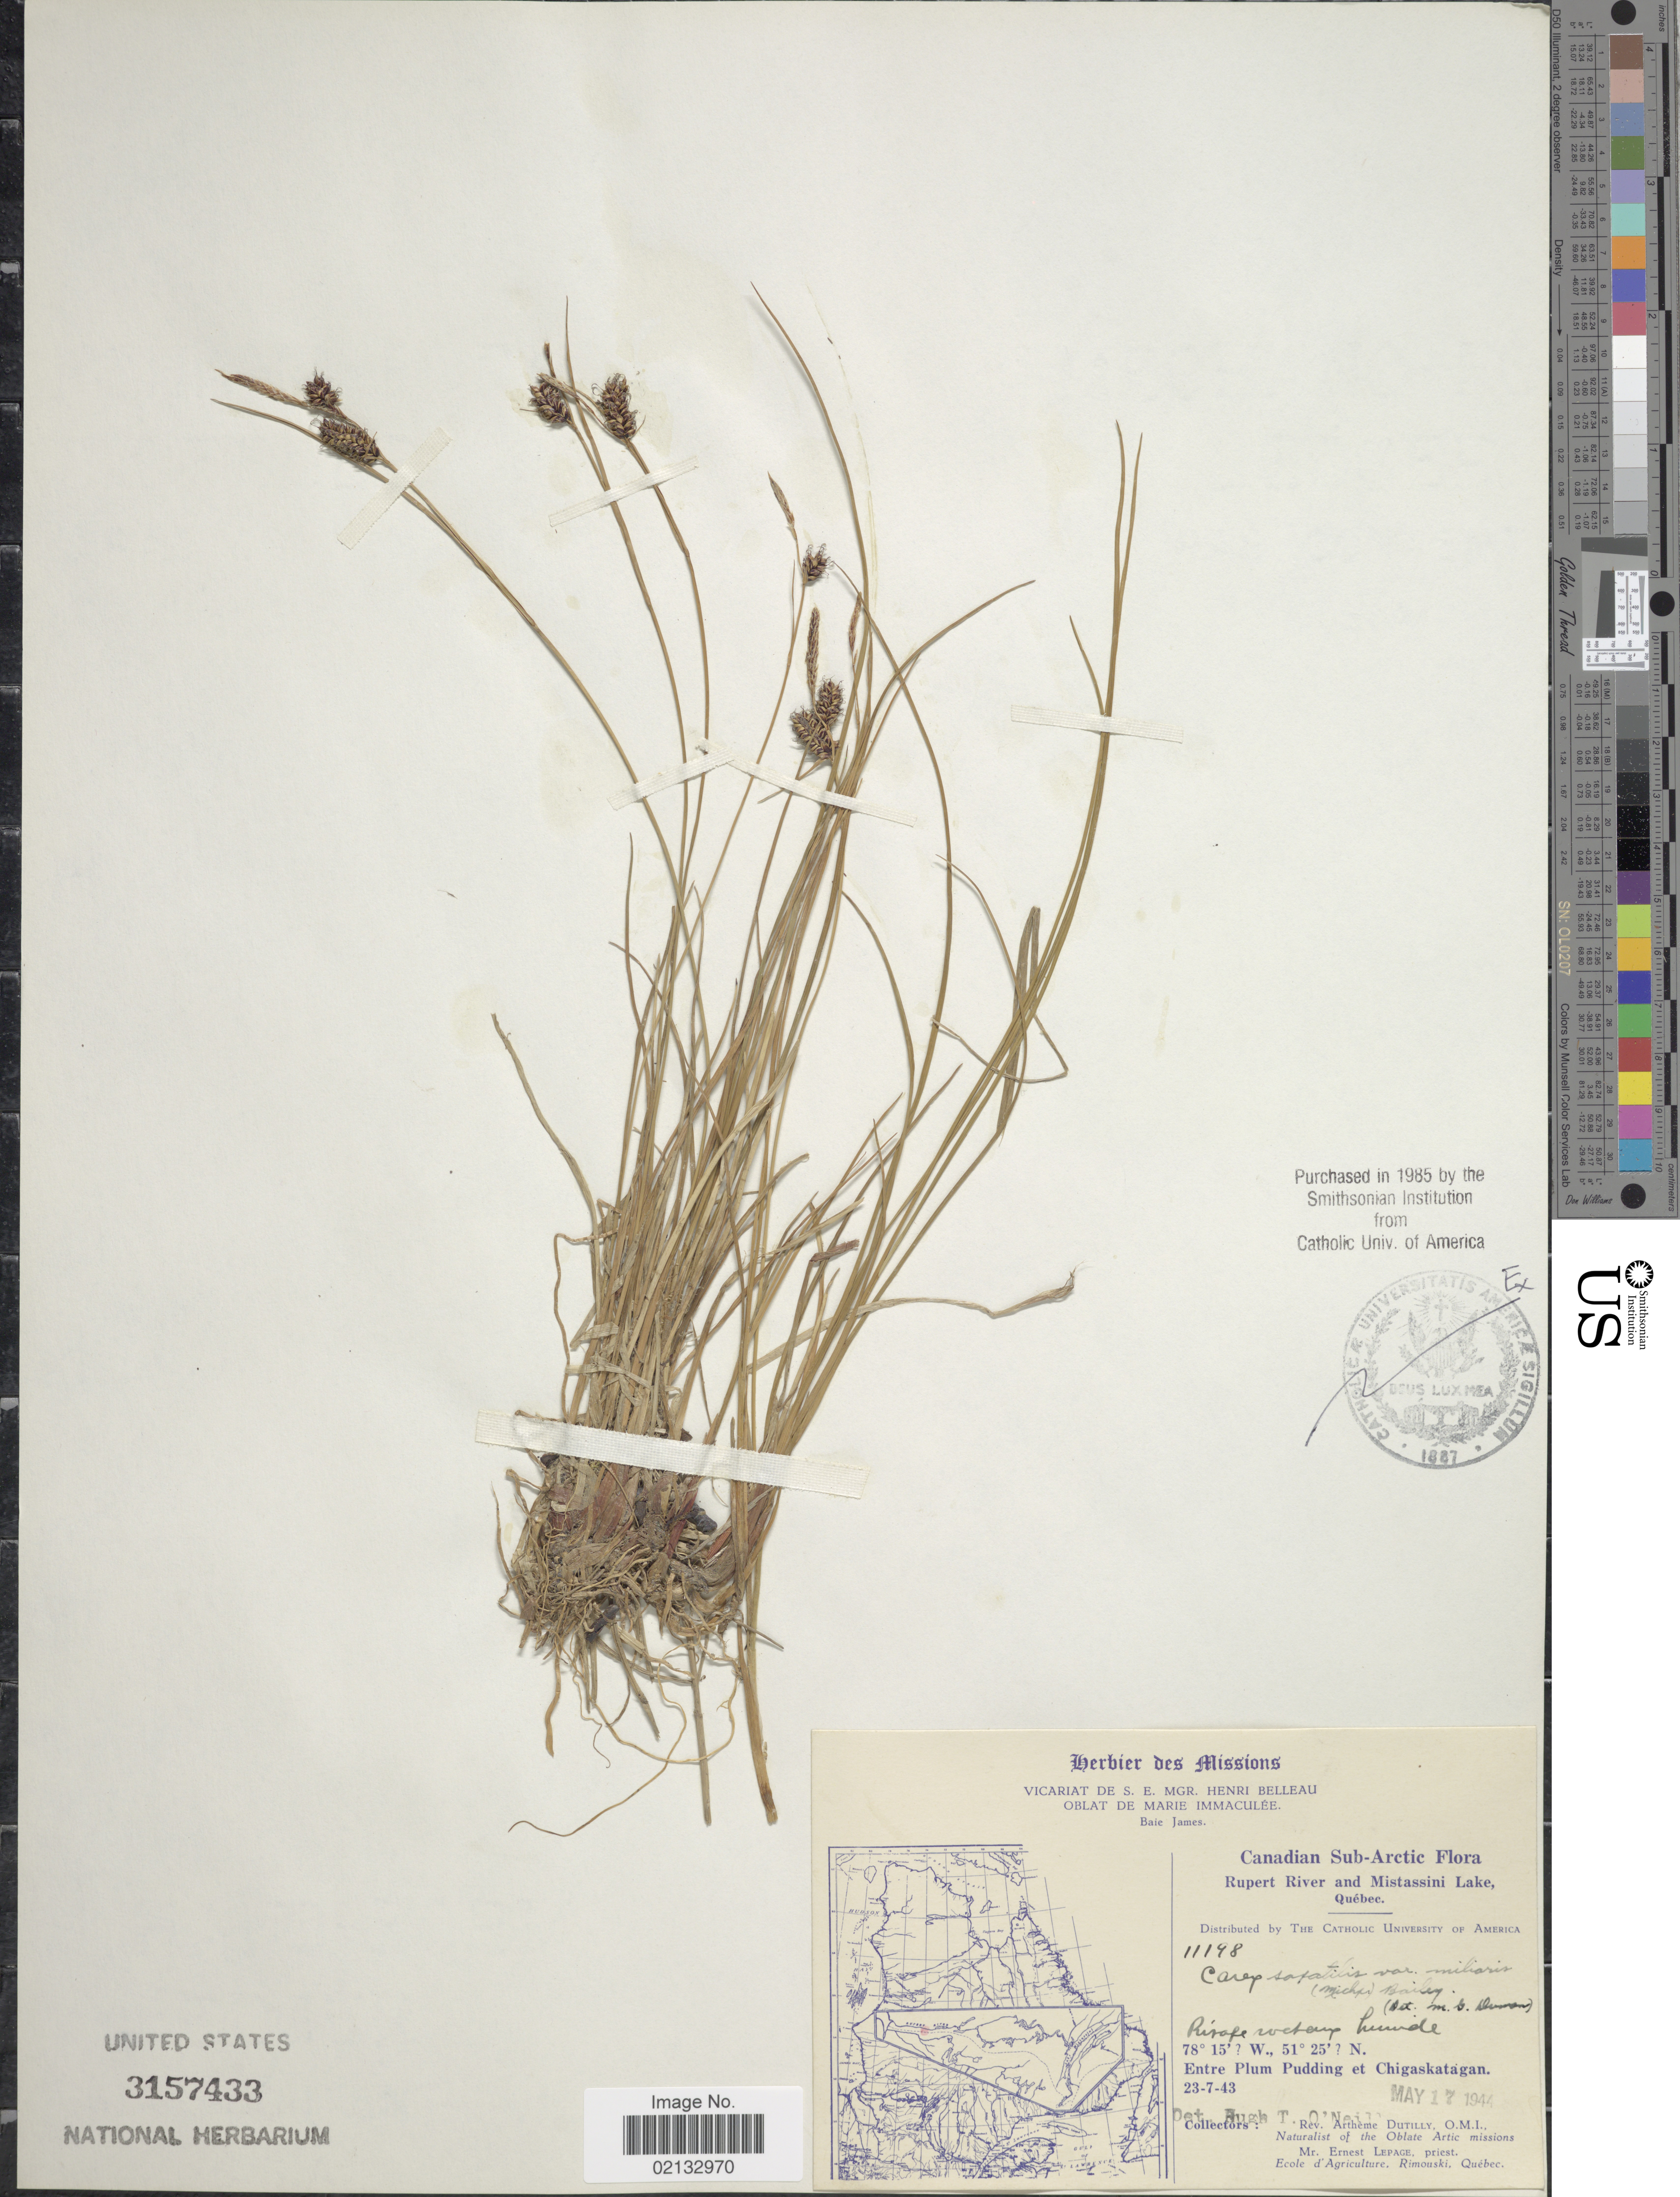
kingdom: Plantae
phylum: Tracheophyta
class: Liliopsida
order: Poales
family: Cyperaceae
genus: Carex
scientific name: Carex saxatilis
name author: L.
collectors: A. Dutilly & E. Lepage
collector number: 11198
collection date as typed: Transcribed d/m/y: 23/7/43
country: Canada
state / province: Quebec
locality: Canadian Sub-Arctic. Rupert River and Mistassini Lake. Entre Plum Pudding et Chigaskatagan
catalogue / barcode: US 3157433